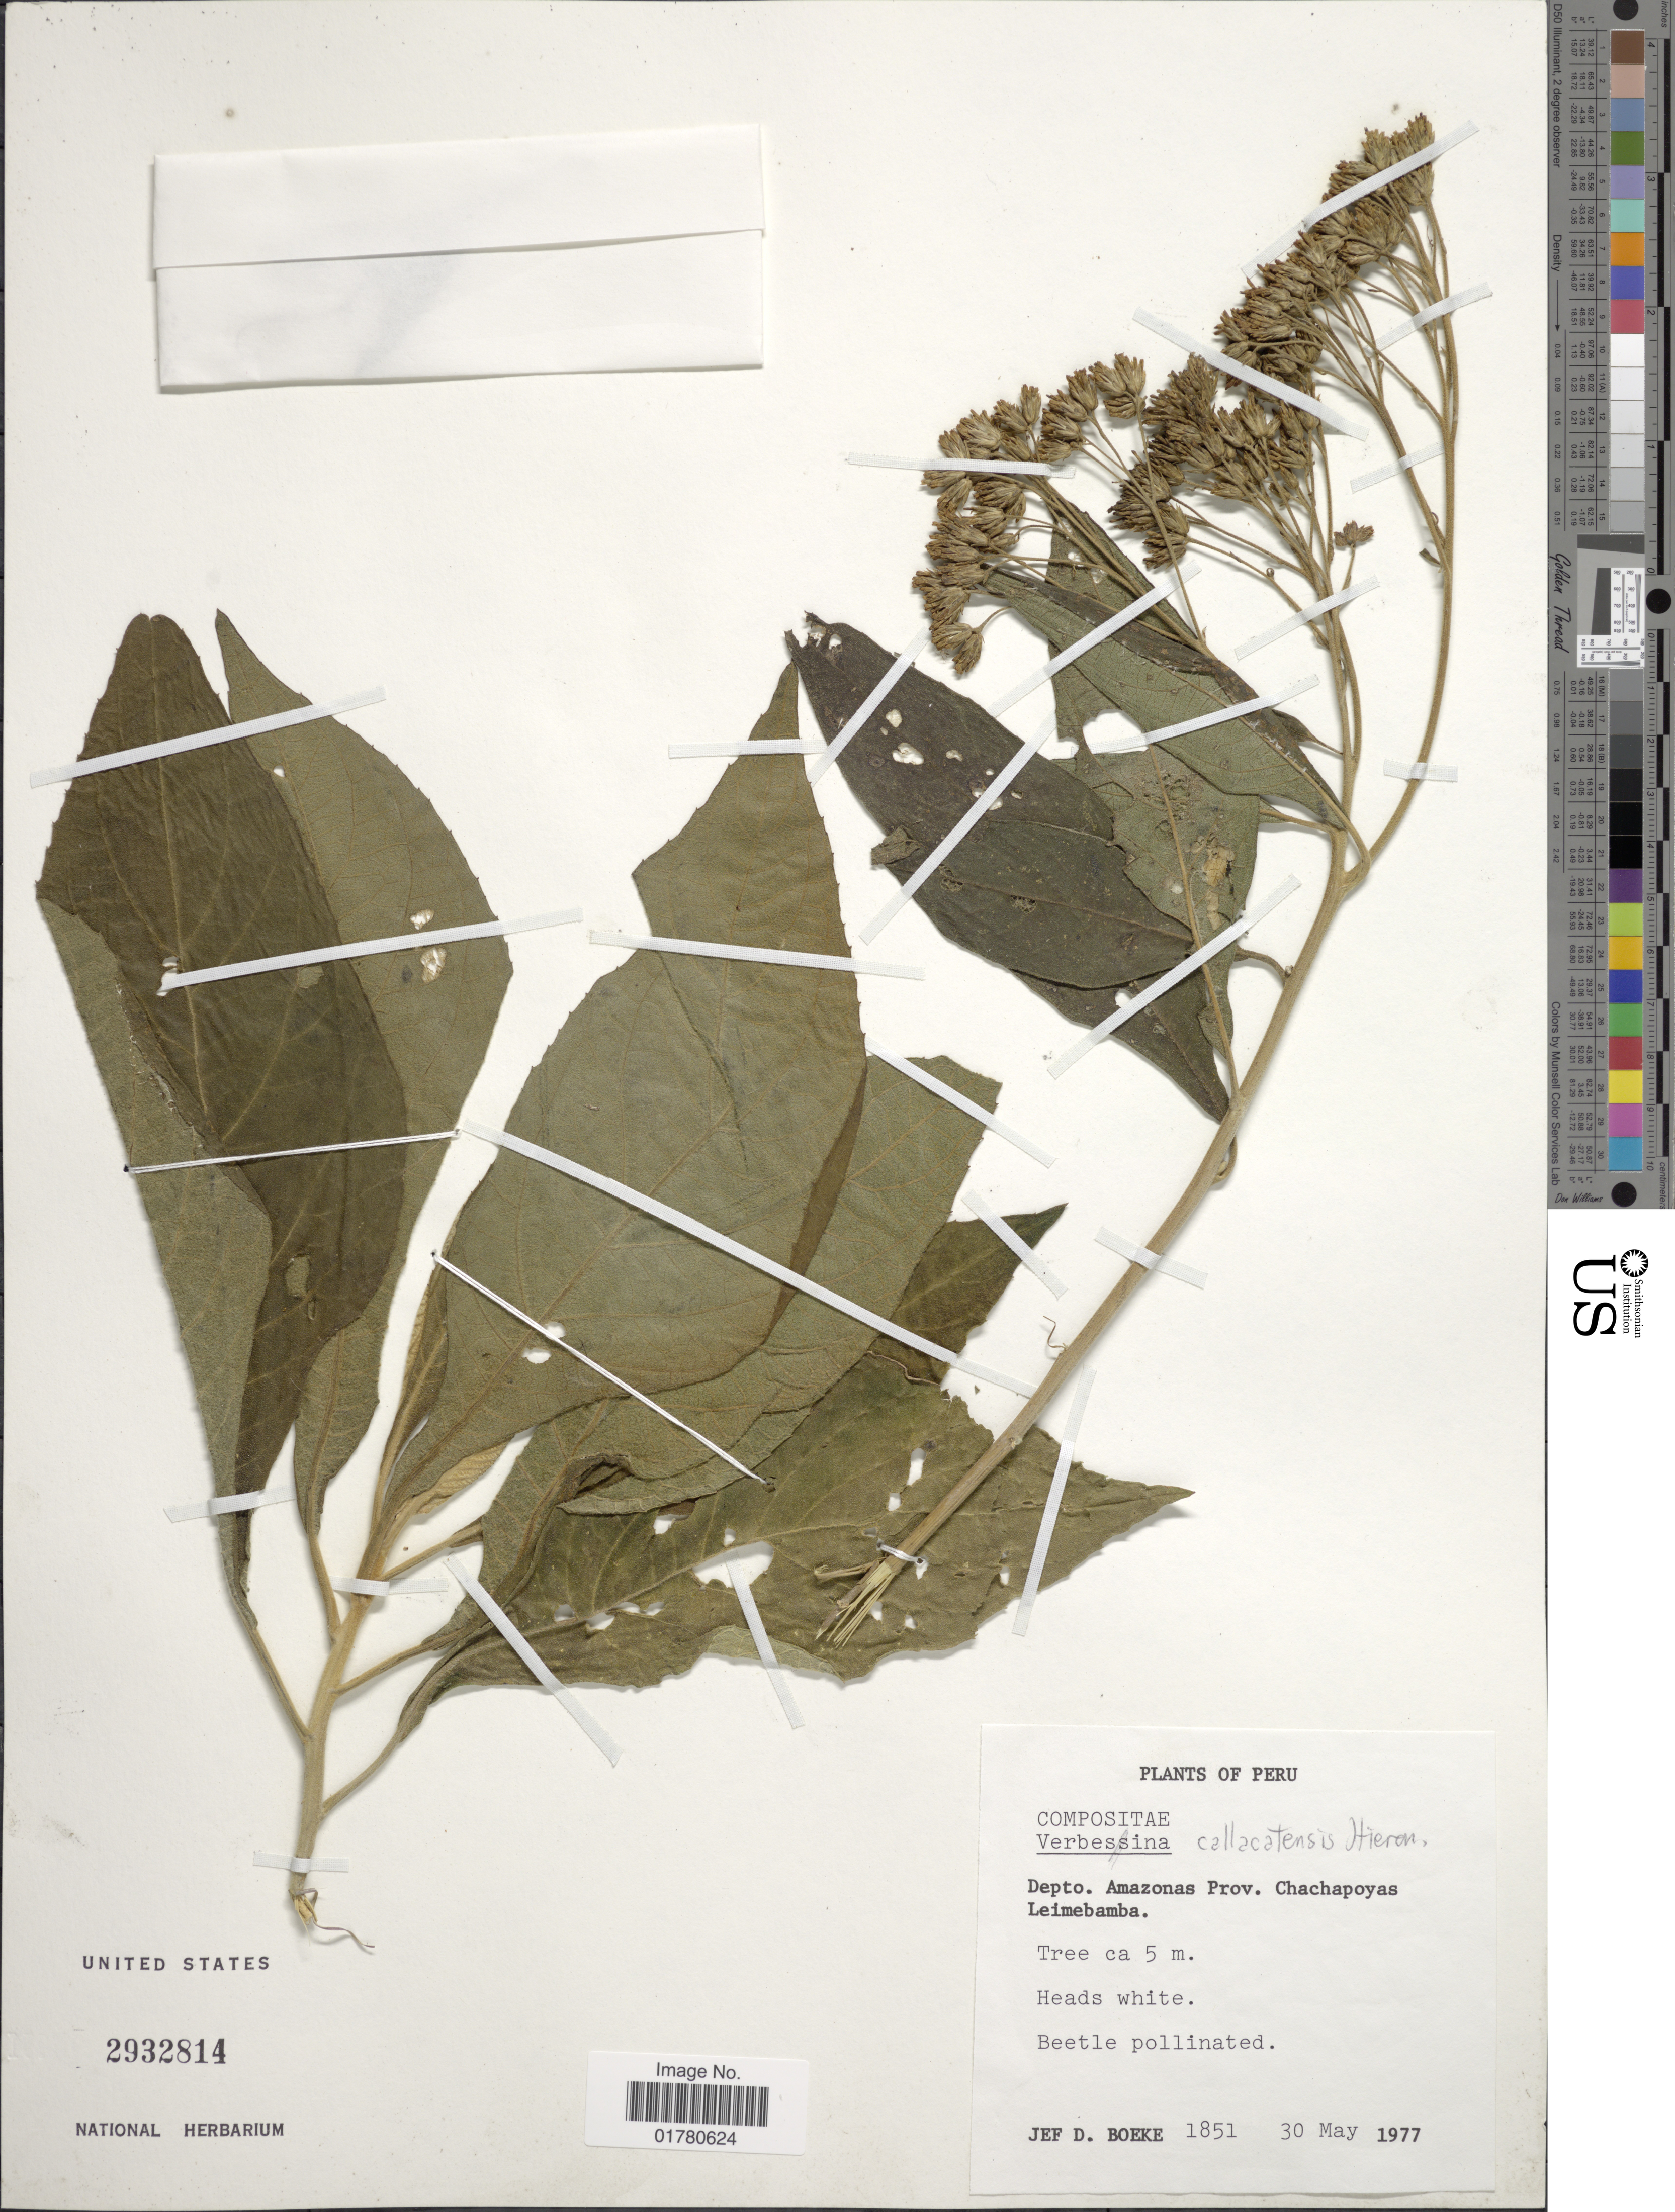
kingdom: Plantae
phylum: Tracheophyta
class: Magnoliopsida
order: Asterales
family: Asteraceae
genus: Verbesina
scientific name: Verbesina callacatensis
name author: Hieron.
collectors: J. D. Boeke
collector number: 1851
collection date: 1977-05-30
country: Peru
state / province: Amazonas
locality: Depto Amazonas prov. Chachapoyas Leimebamba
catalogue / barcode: US 2932814